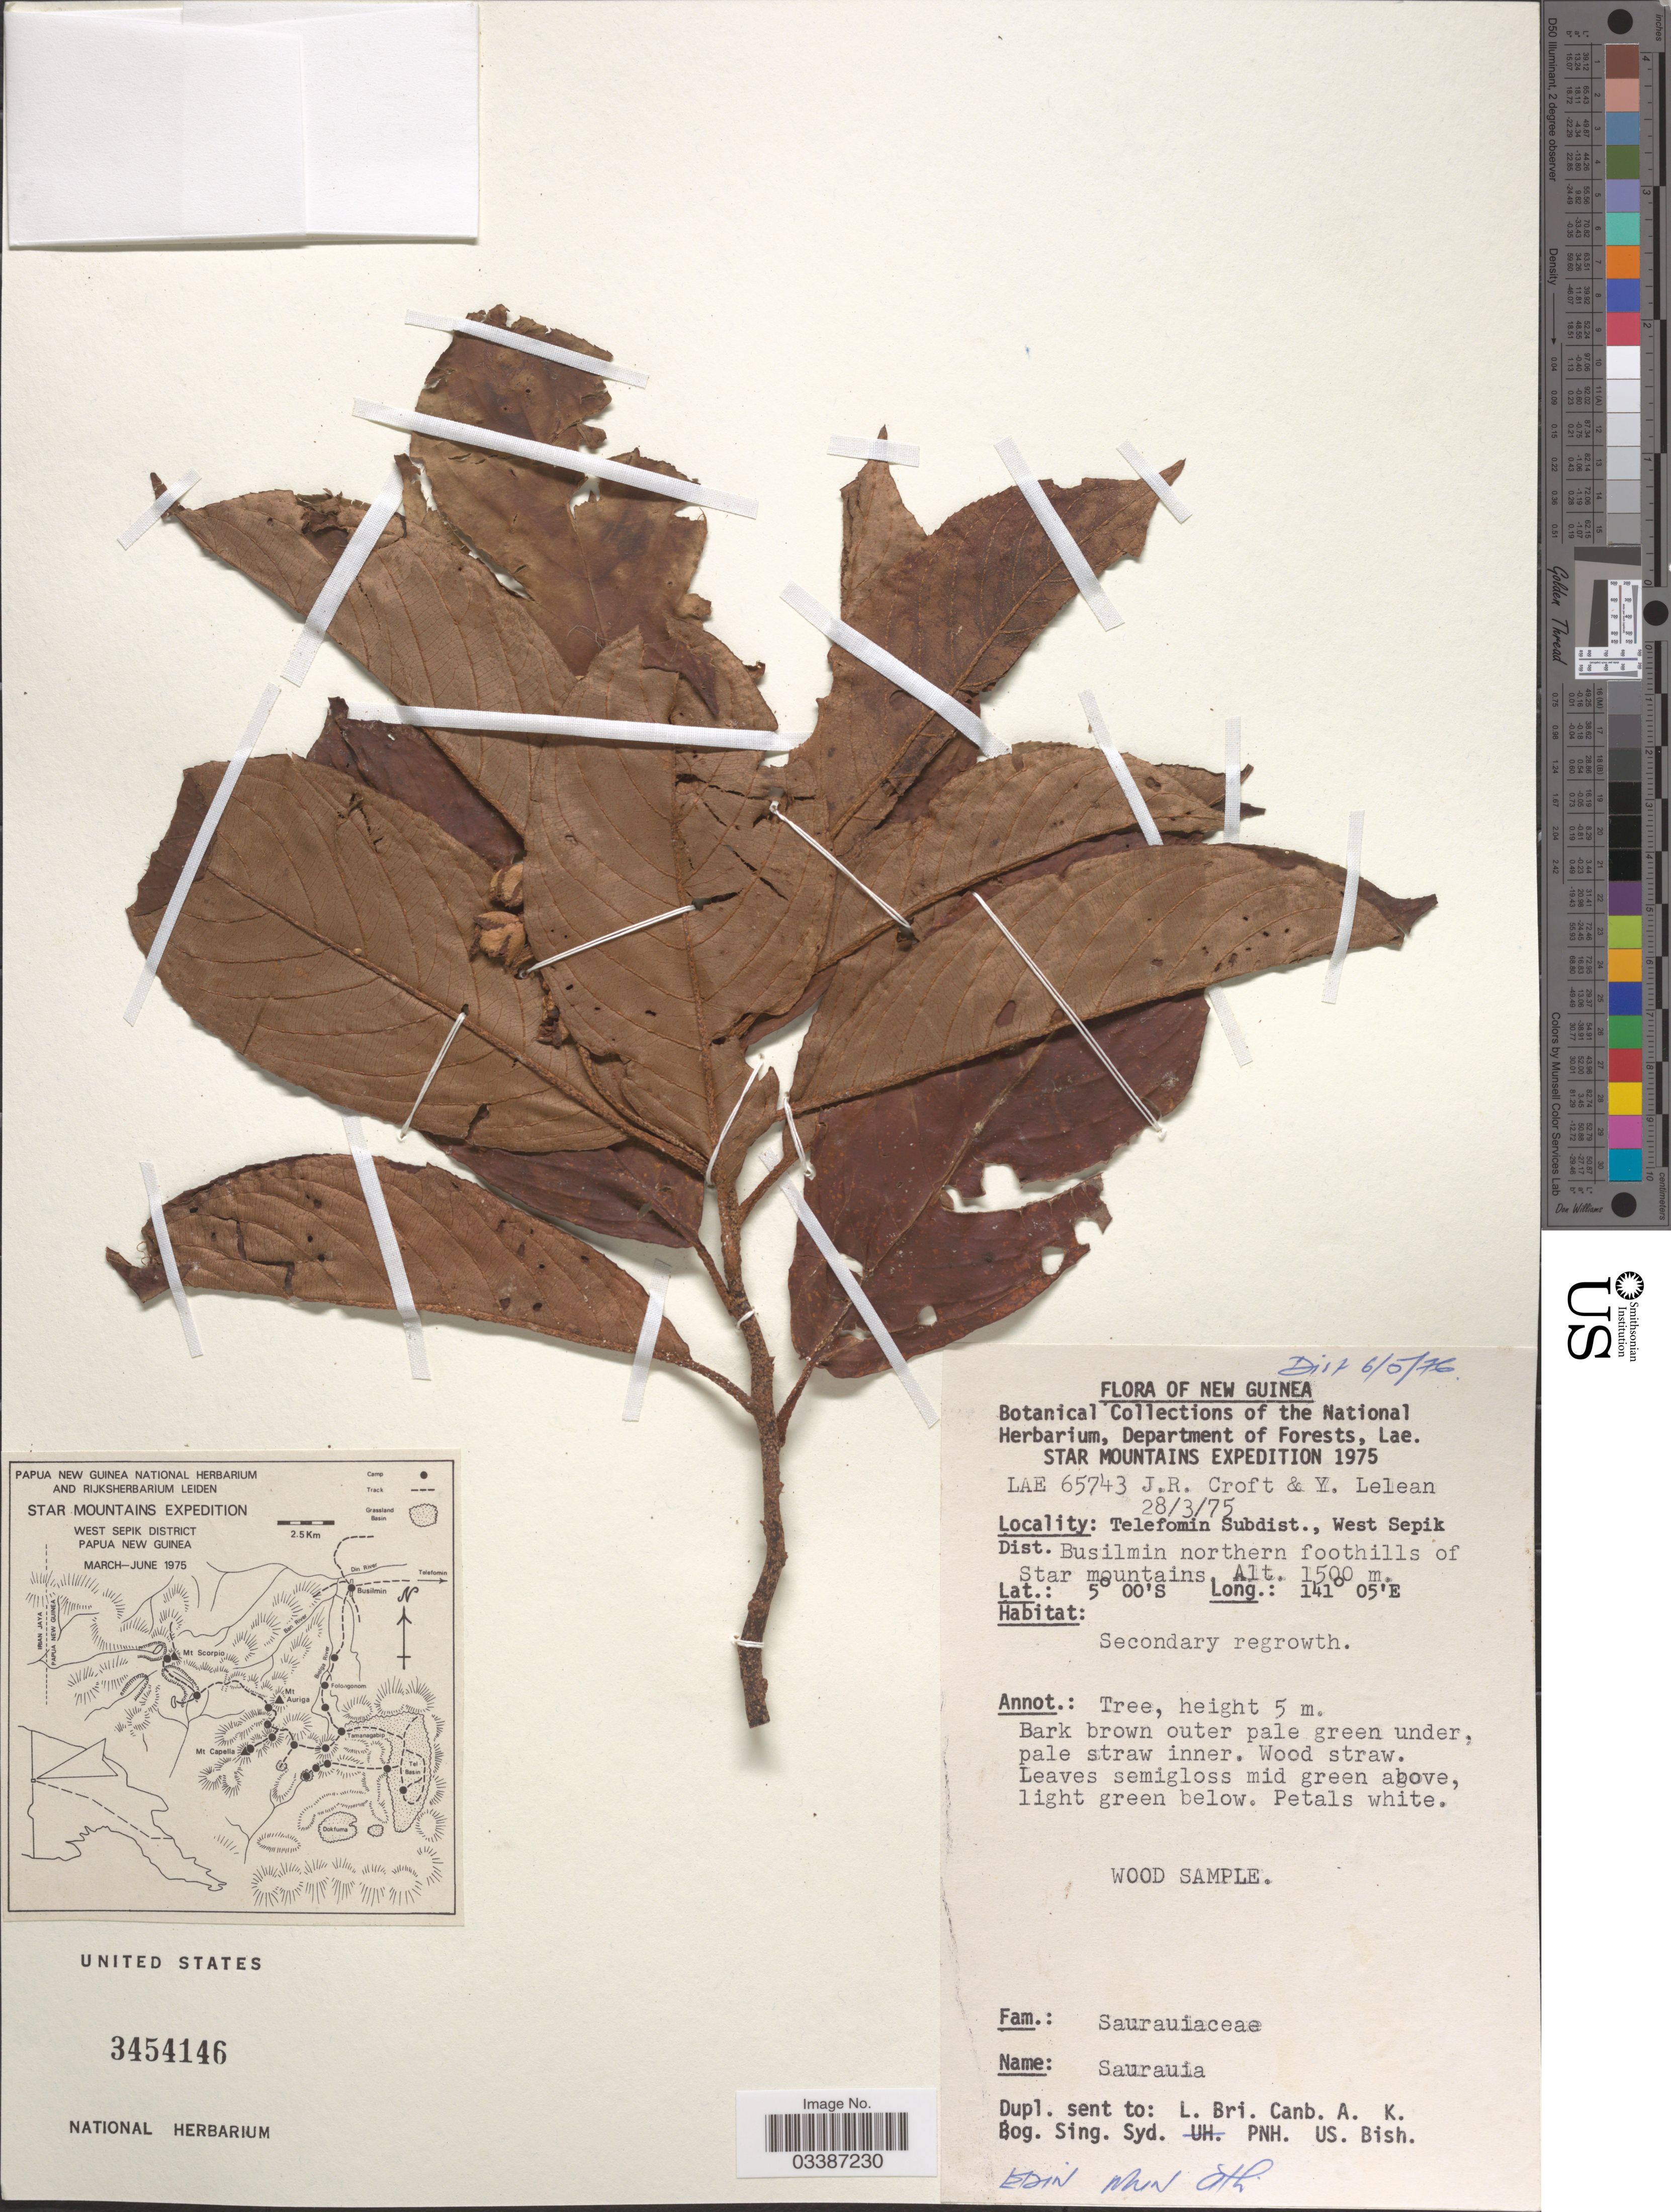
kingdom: Plantae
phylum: Tracheophyta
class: Magnoliopsida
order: Ericales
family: Actinidiaceae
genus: Saurauia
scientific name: Saurauia sp.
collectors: J. R. Croft & Y. Lelean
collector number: LAE 65743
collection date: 1975-03-28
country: Papua New Guinea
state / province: Sandaun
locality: Star Mountains. West Sepik District. Telefomin Subdist. Busilmin northern foothills of Star mountains.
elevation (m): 1500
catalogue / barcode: US 3454146